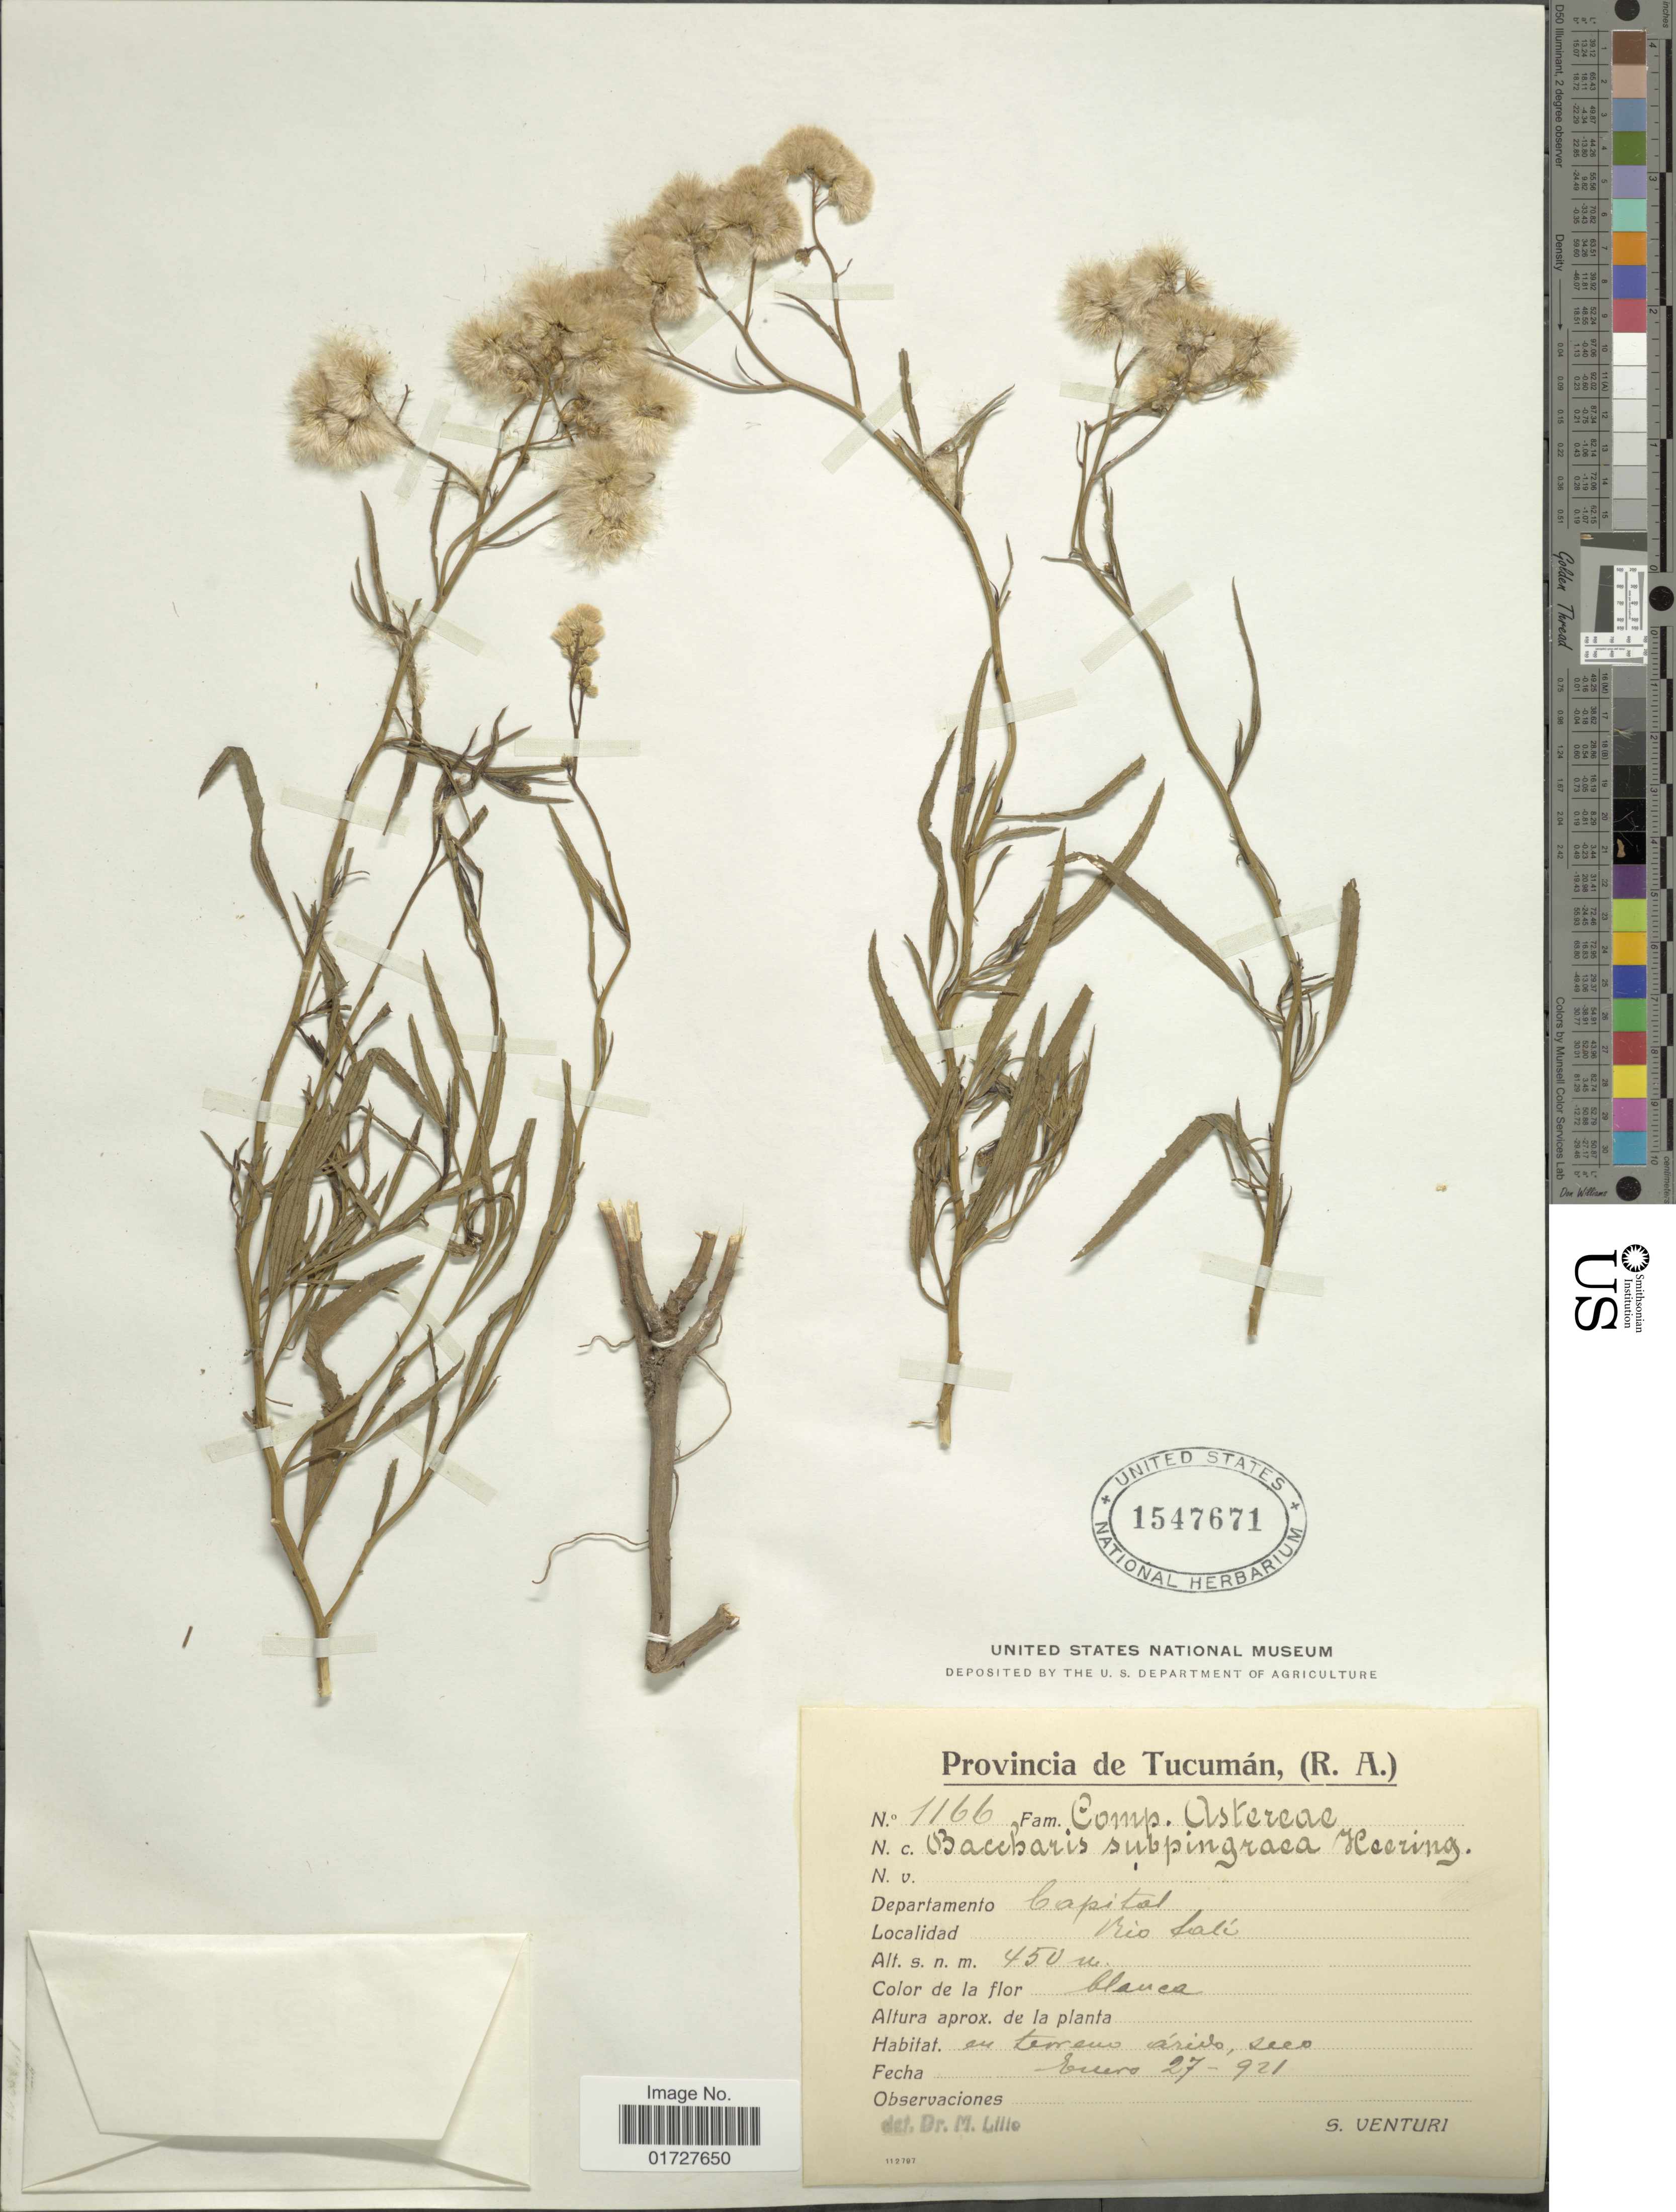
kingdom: Plantae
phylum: Tracheophyta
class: Magnoliopsida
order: Asterales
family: Asteraceae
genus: Baccharis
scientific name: Baccharis pingraea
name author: DC.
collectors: S. Venturi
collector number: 1166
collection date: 1921-01-27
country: Argentina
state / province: Tucuman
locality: Departamento Capital, Rio Sali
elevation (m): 450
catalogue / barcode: US 1547671